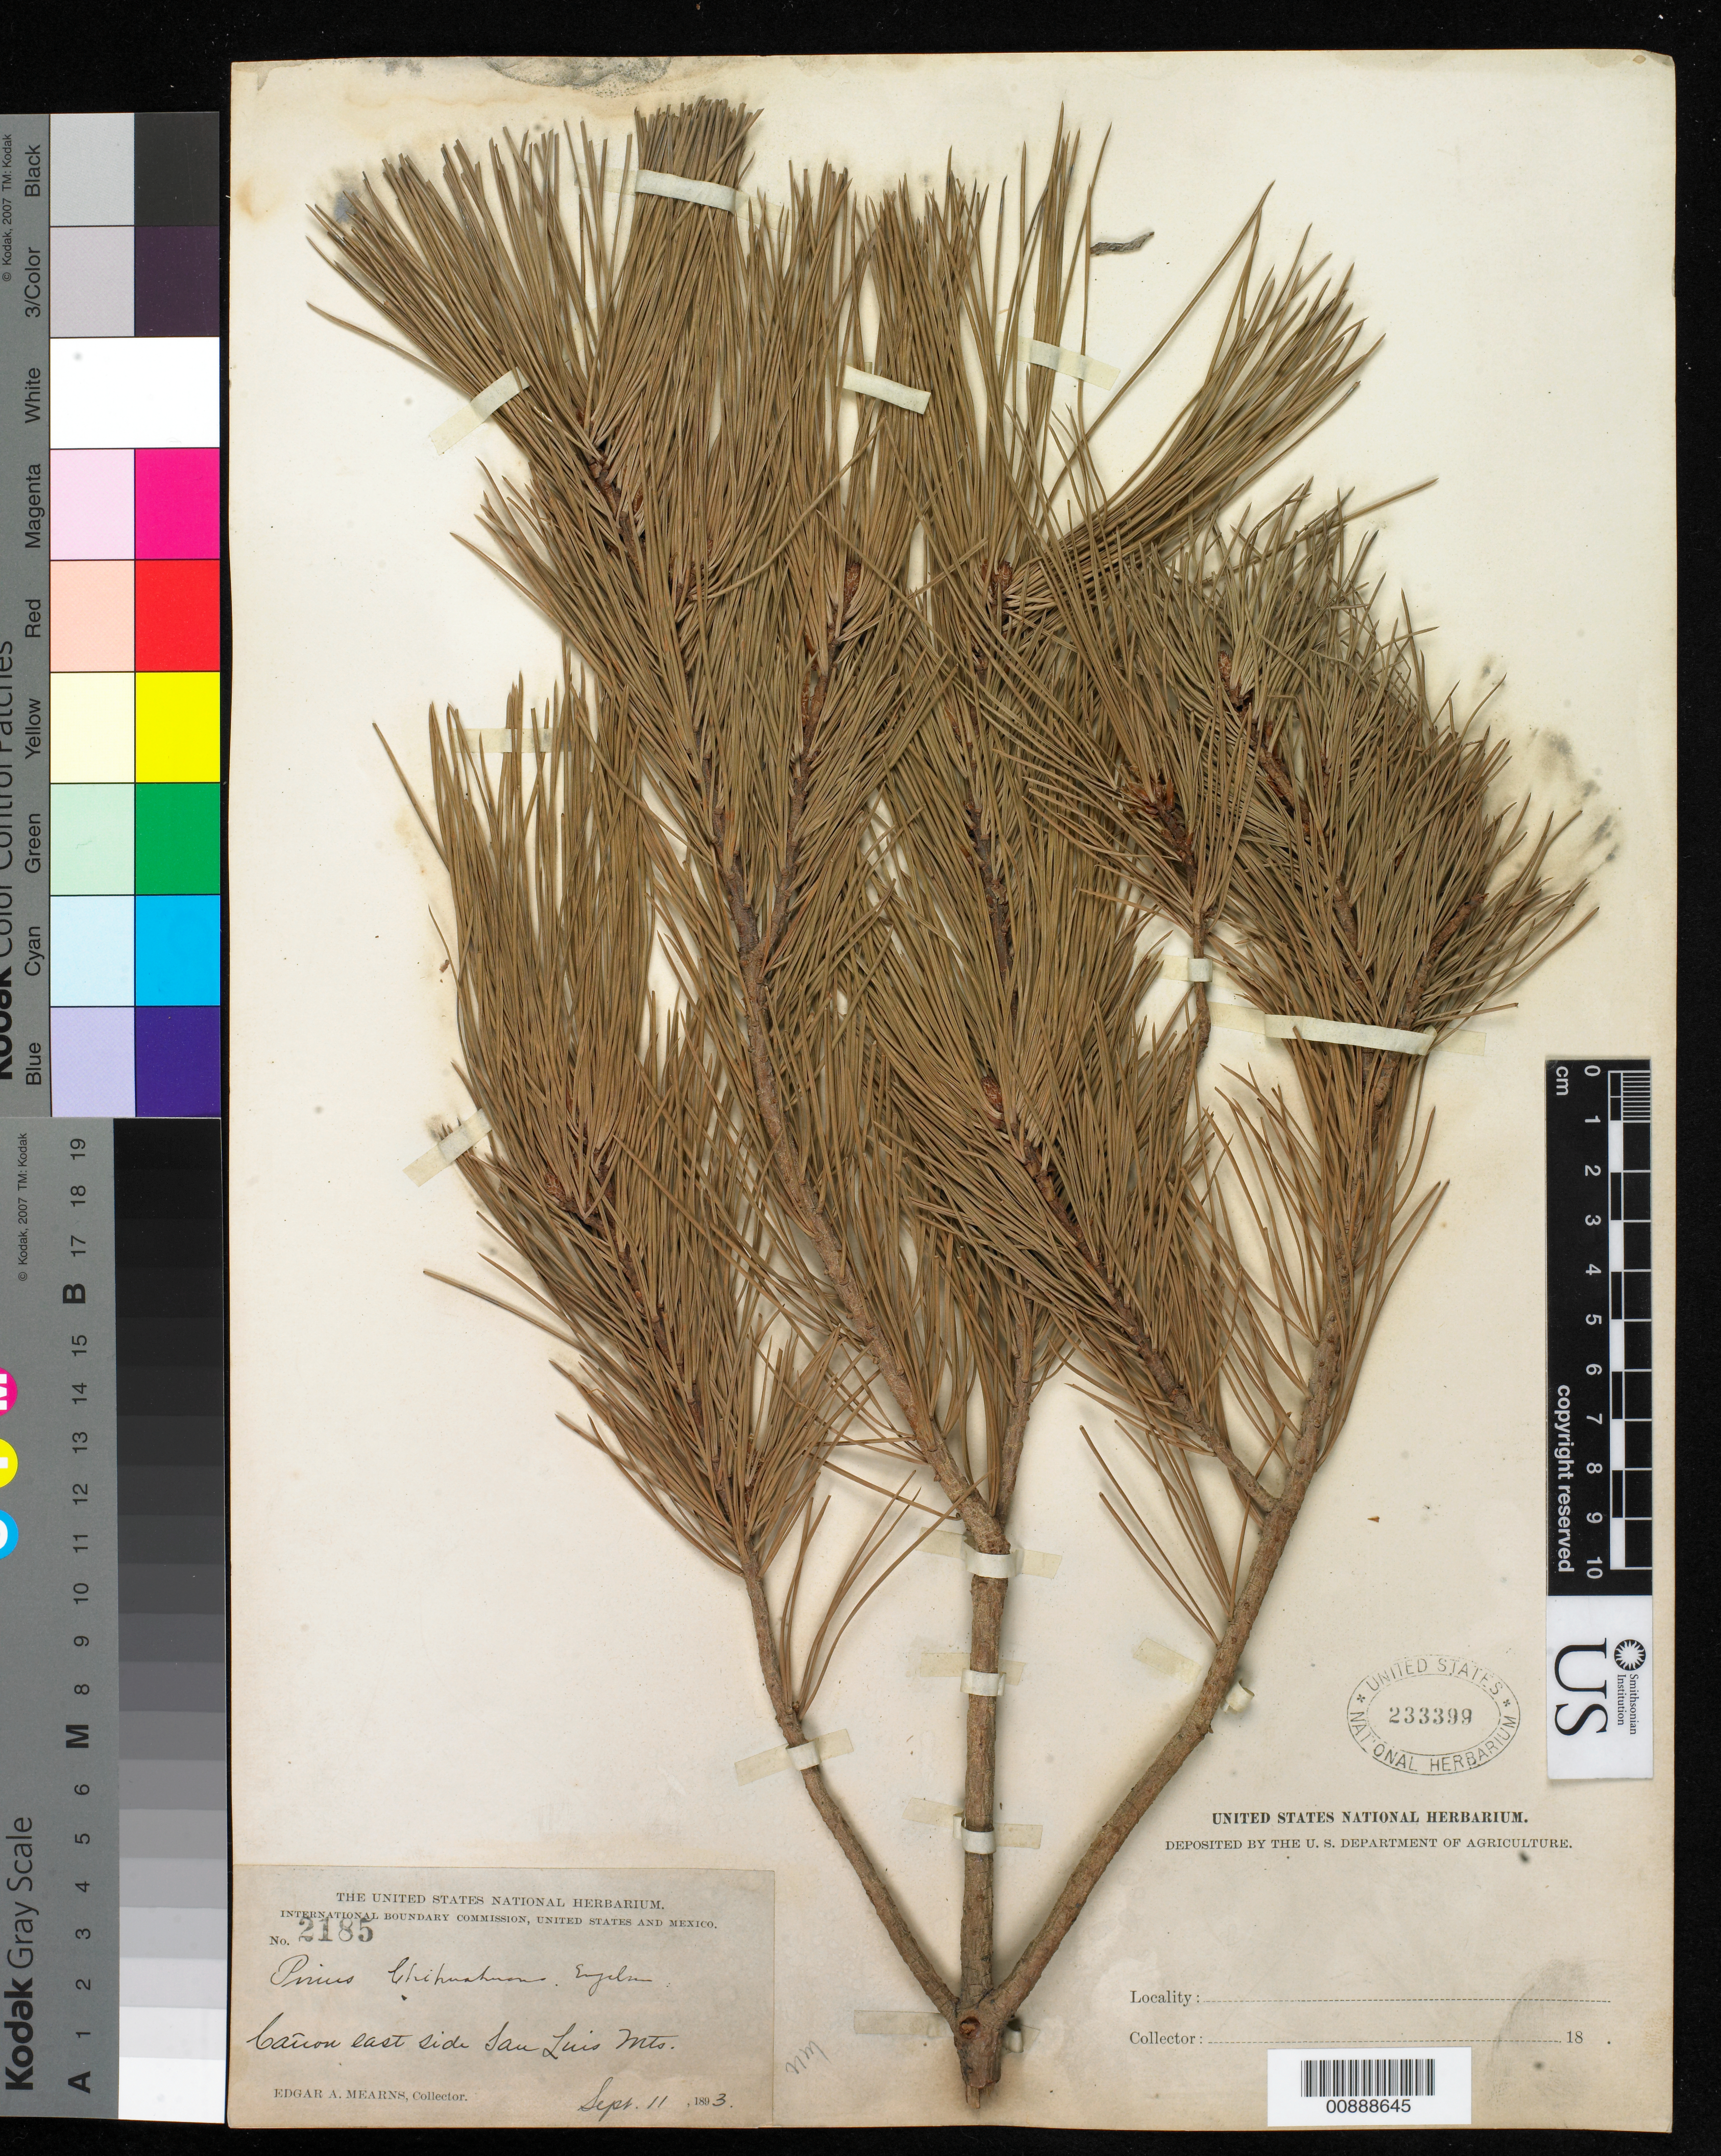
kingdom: Plantae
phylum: Tracheophyta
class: Pinopsida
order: Pinales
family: Pinaceae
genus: Pinus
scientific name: Pinus leiophylla var. chihuahuana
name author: (Engelm.) Shaw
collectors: E. A. Mearns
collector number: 2185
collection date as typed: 11 Sep 1893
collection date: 1893-09-11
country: United States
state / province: New Mexico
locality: Cañon east side San Luis Mountains.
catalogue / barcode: US 233399